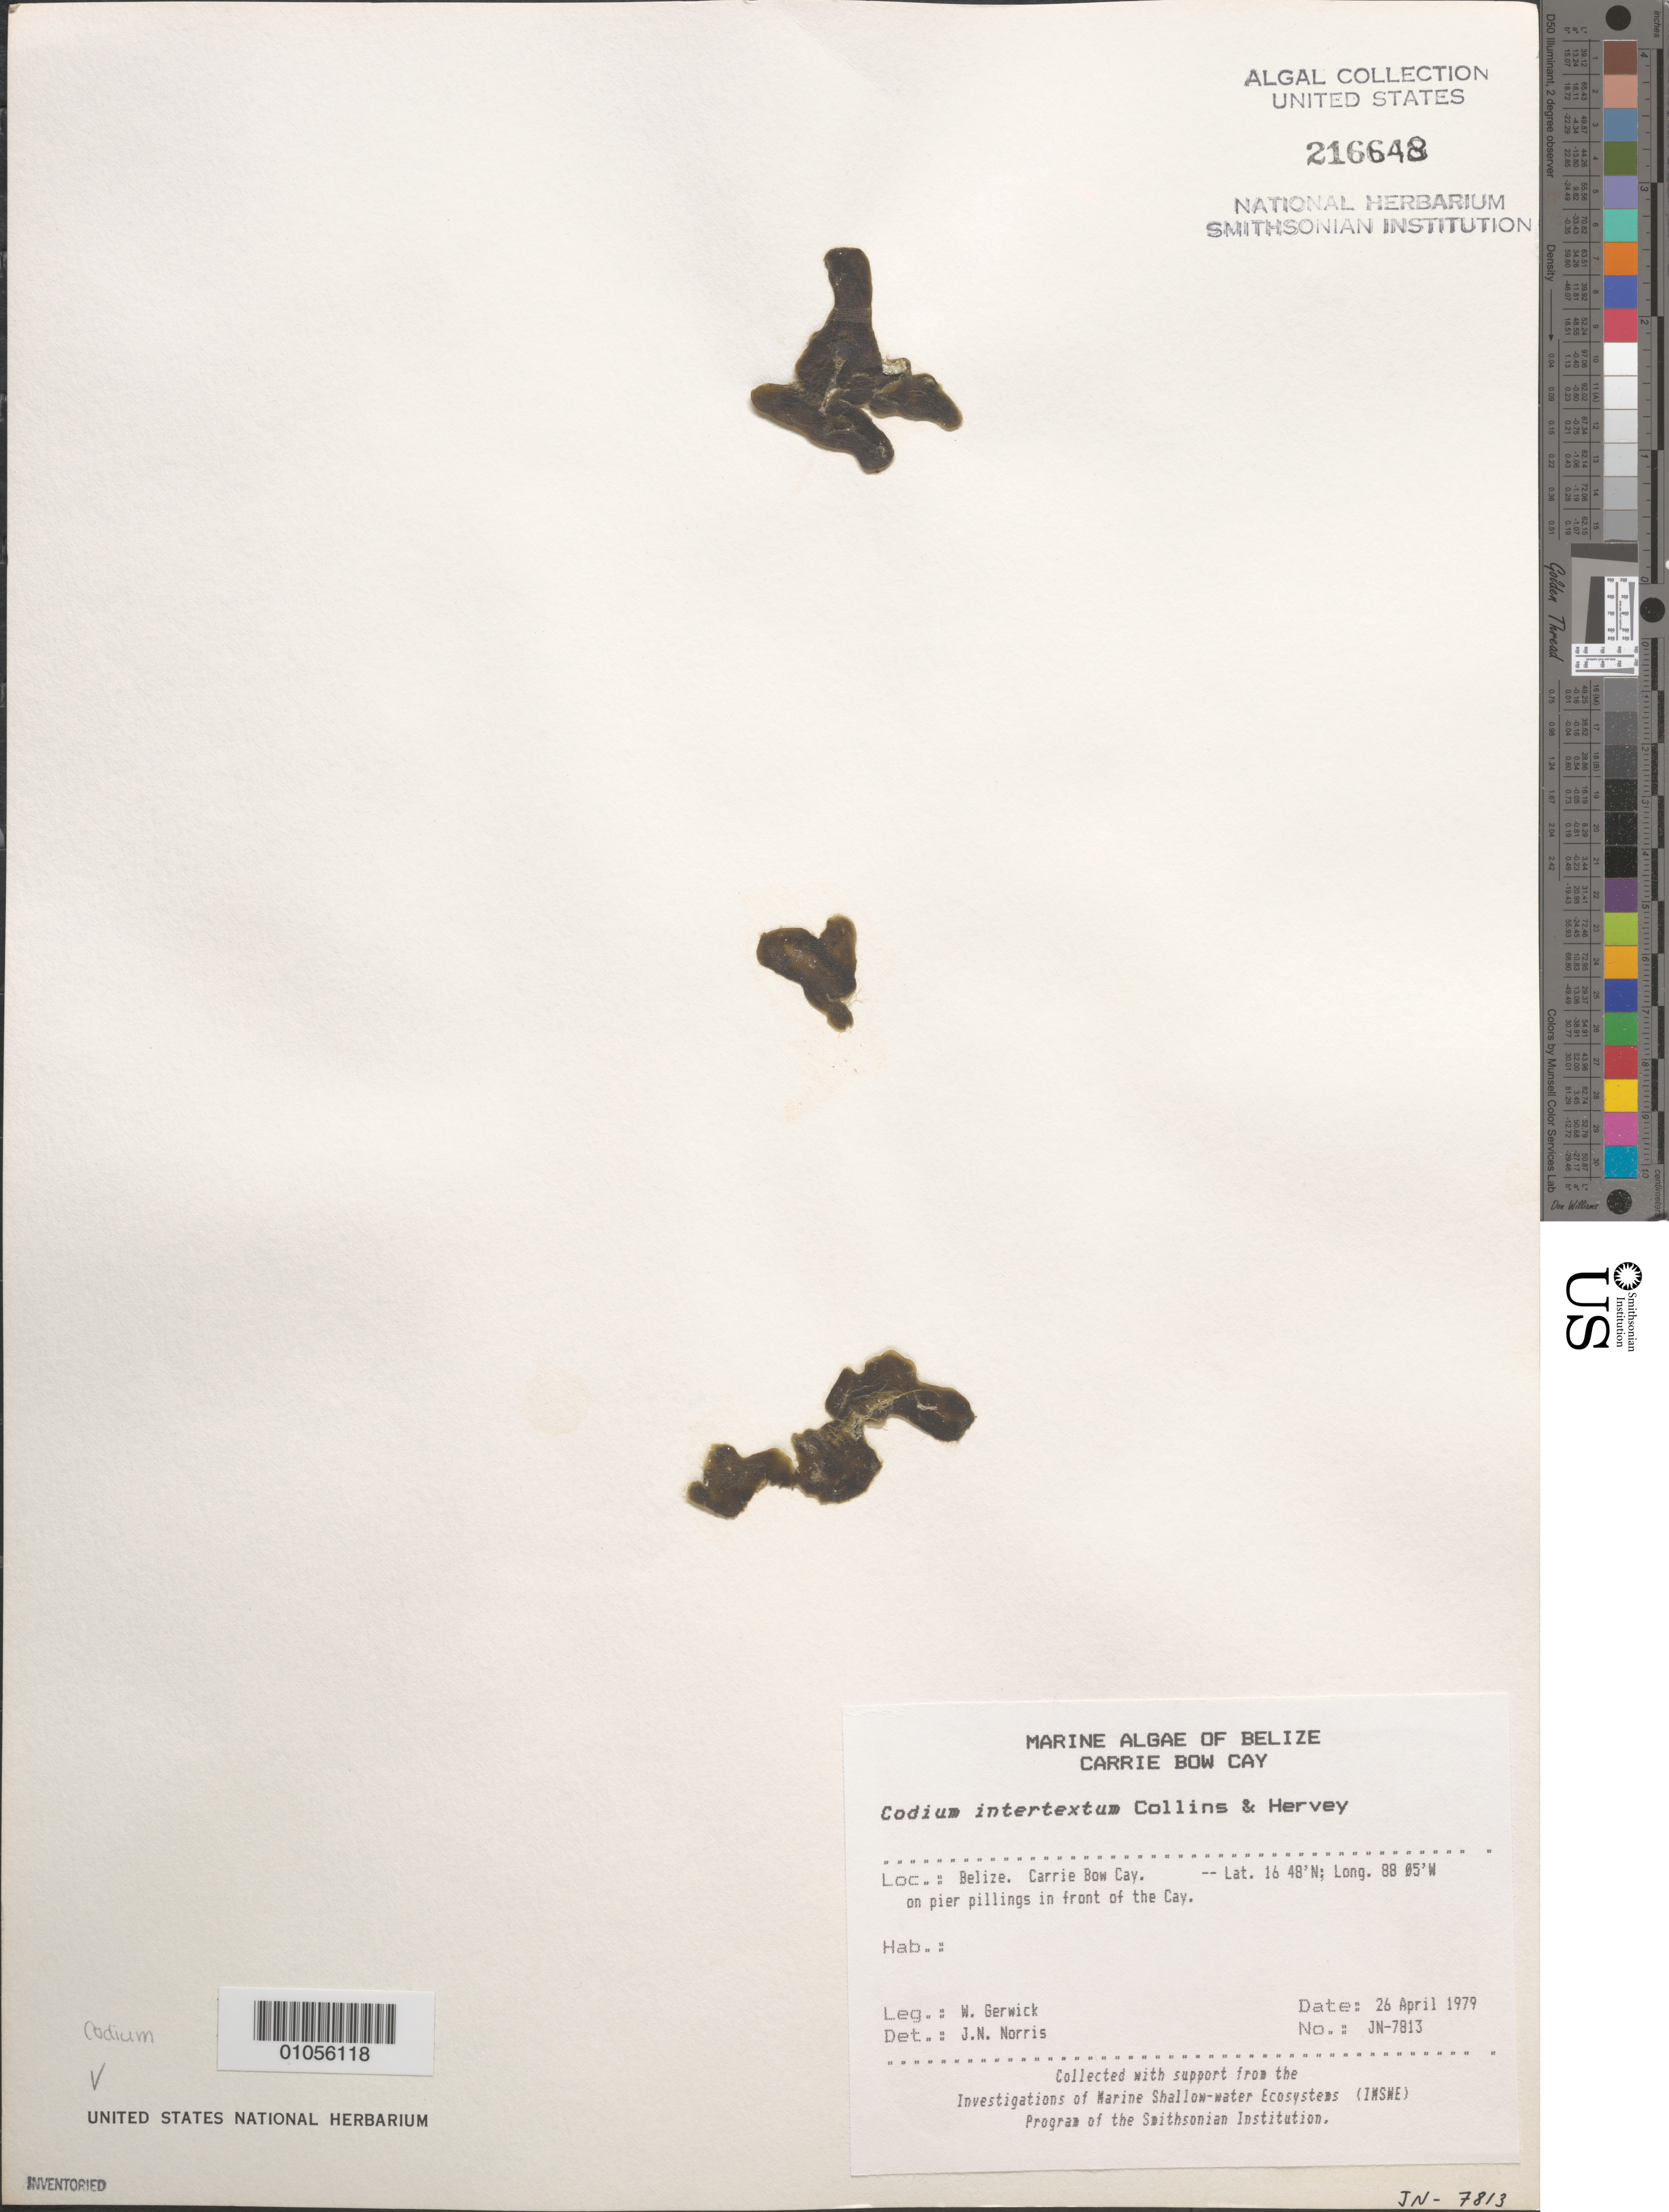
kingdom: Plantae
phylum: Chlorophyta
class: Ulvophyceae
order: Bryopsidales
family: Codiaceae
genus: Codium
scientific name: Codium intertextum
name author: Collins & Herv.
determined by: Norris, James N.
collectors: W. Gerwick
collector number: JN-7813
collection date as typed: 26 Apr 1979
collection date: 1979-04-26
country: Belize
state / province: Stann Creek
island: Carrie Bow Cay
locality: On pier pilings in front of the cay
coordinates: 16 48'N, 88 05'W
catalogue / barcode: US 216648